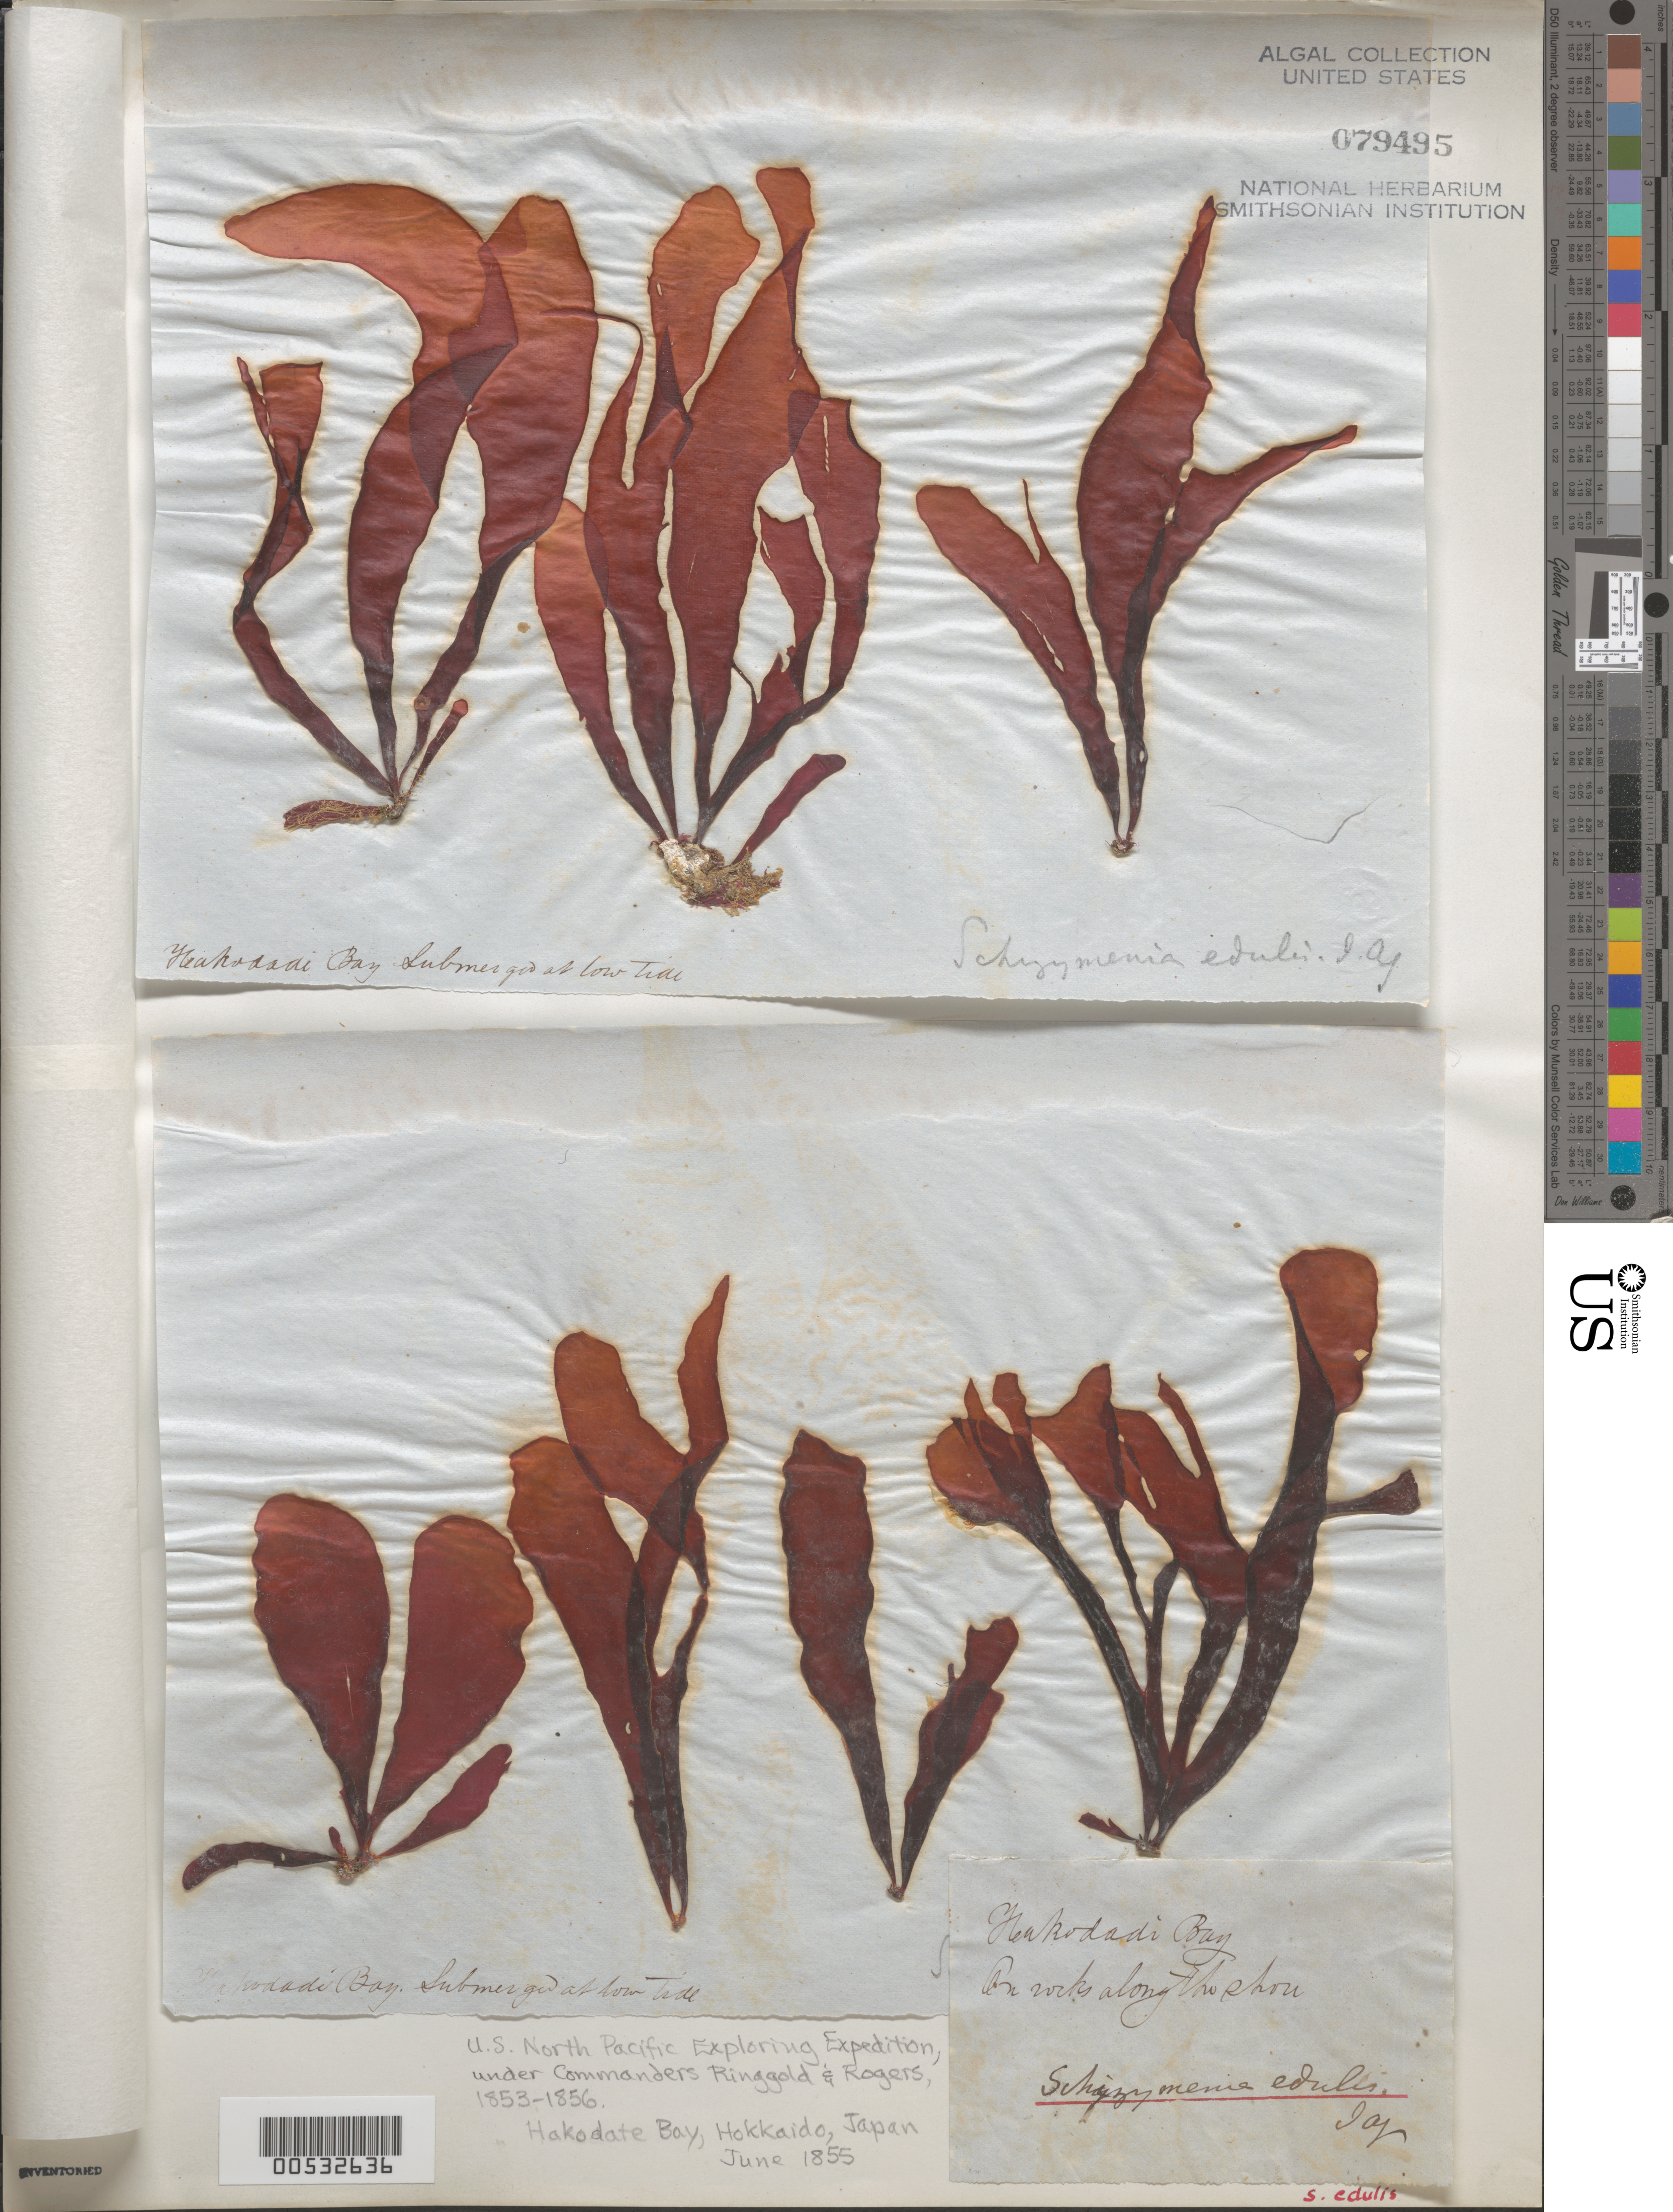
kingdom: Plantae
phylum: Rhodophyta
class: Florideophyceae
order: Gigartinales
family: Dumontiaceae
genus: Dilsea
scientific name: Dilsea carnosa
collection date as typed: Jun 1855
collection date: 1855-06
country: Japan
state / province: Hokkaido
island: Hokkaido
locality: Hakodate Bay (Hakodadi Bay)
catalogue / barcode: US 79495